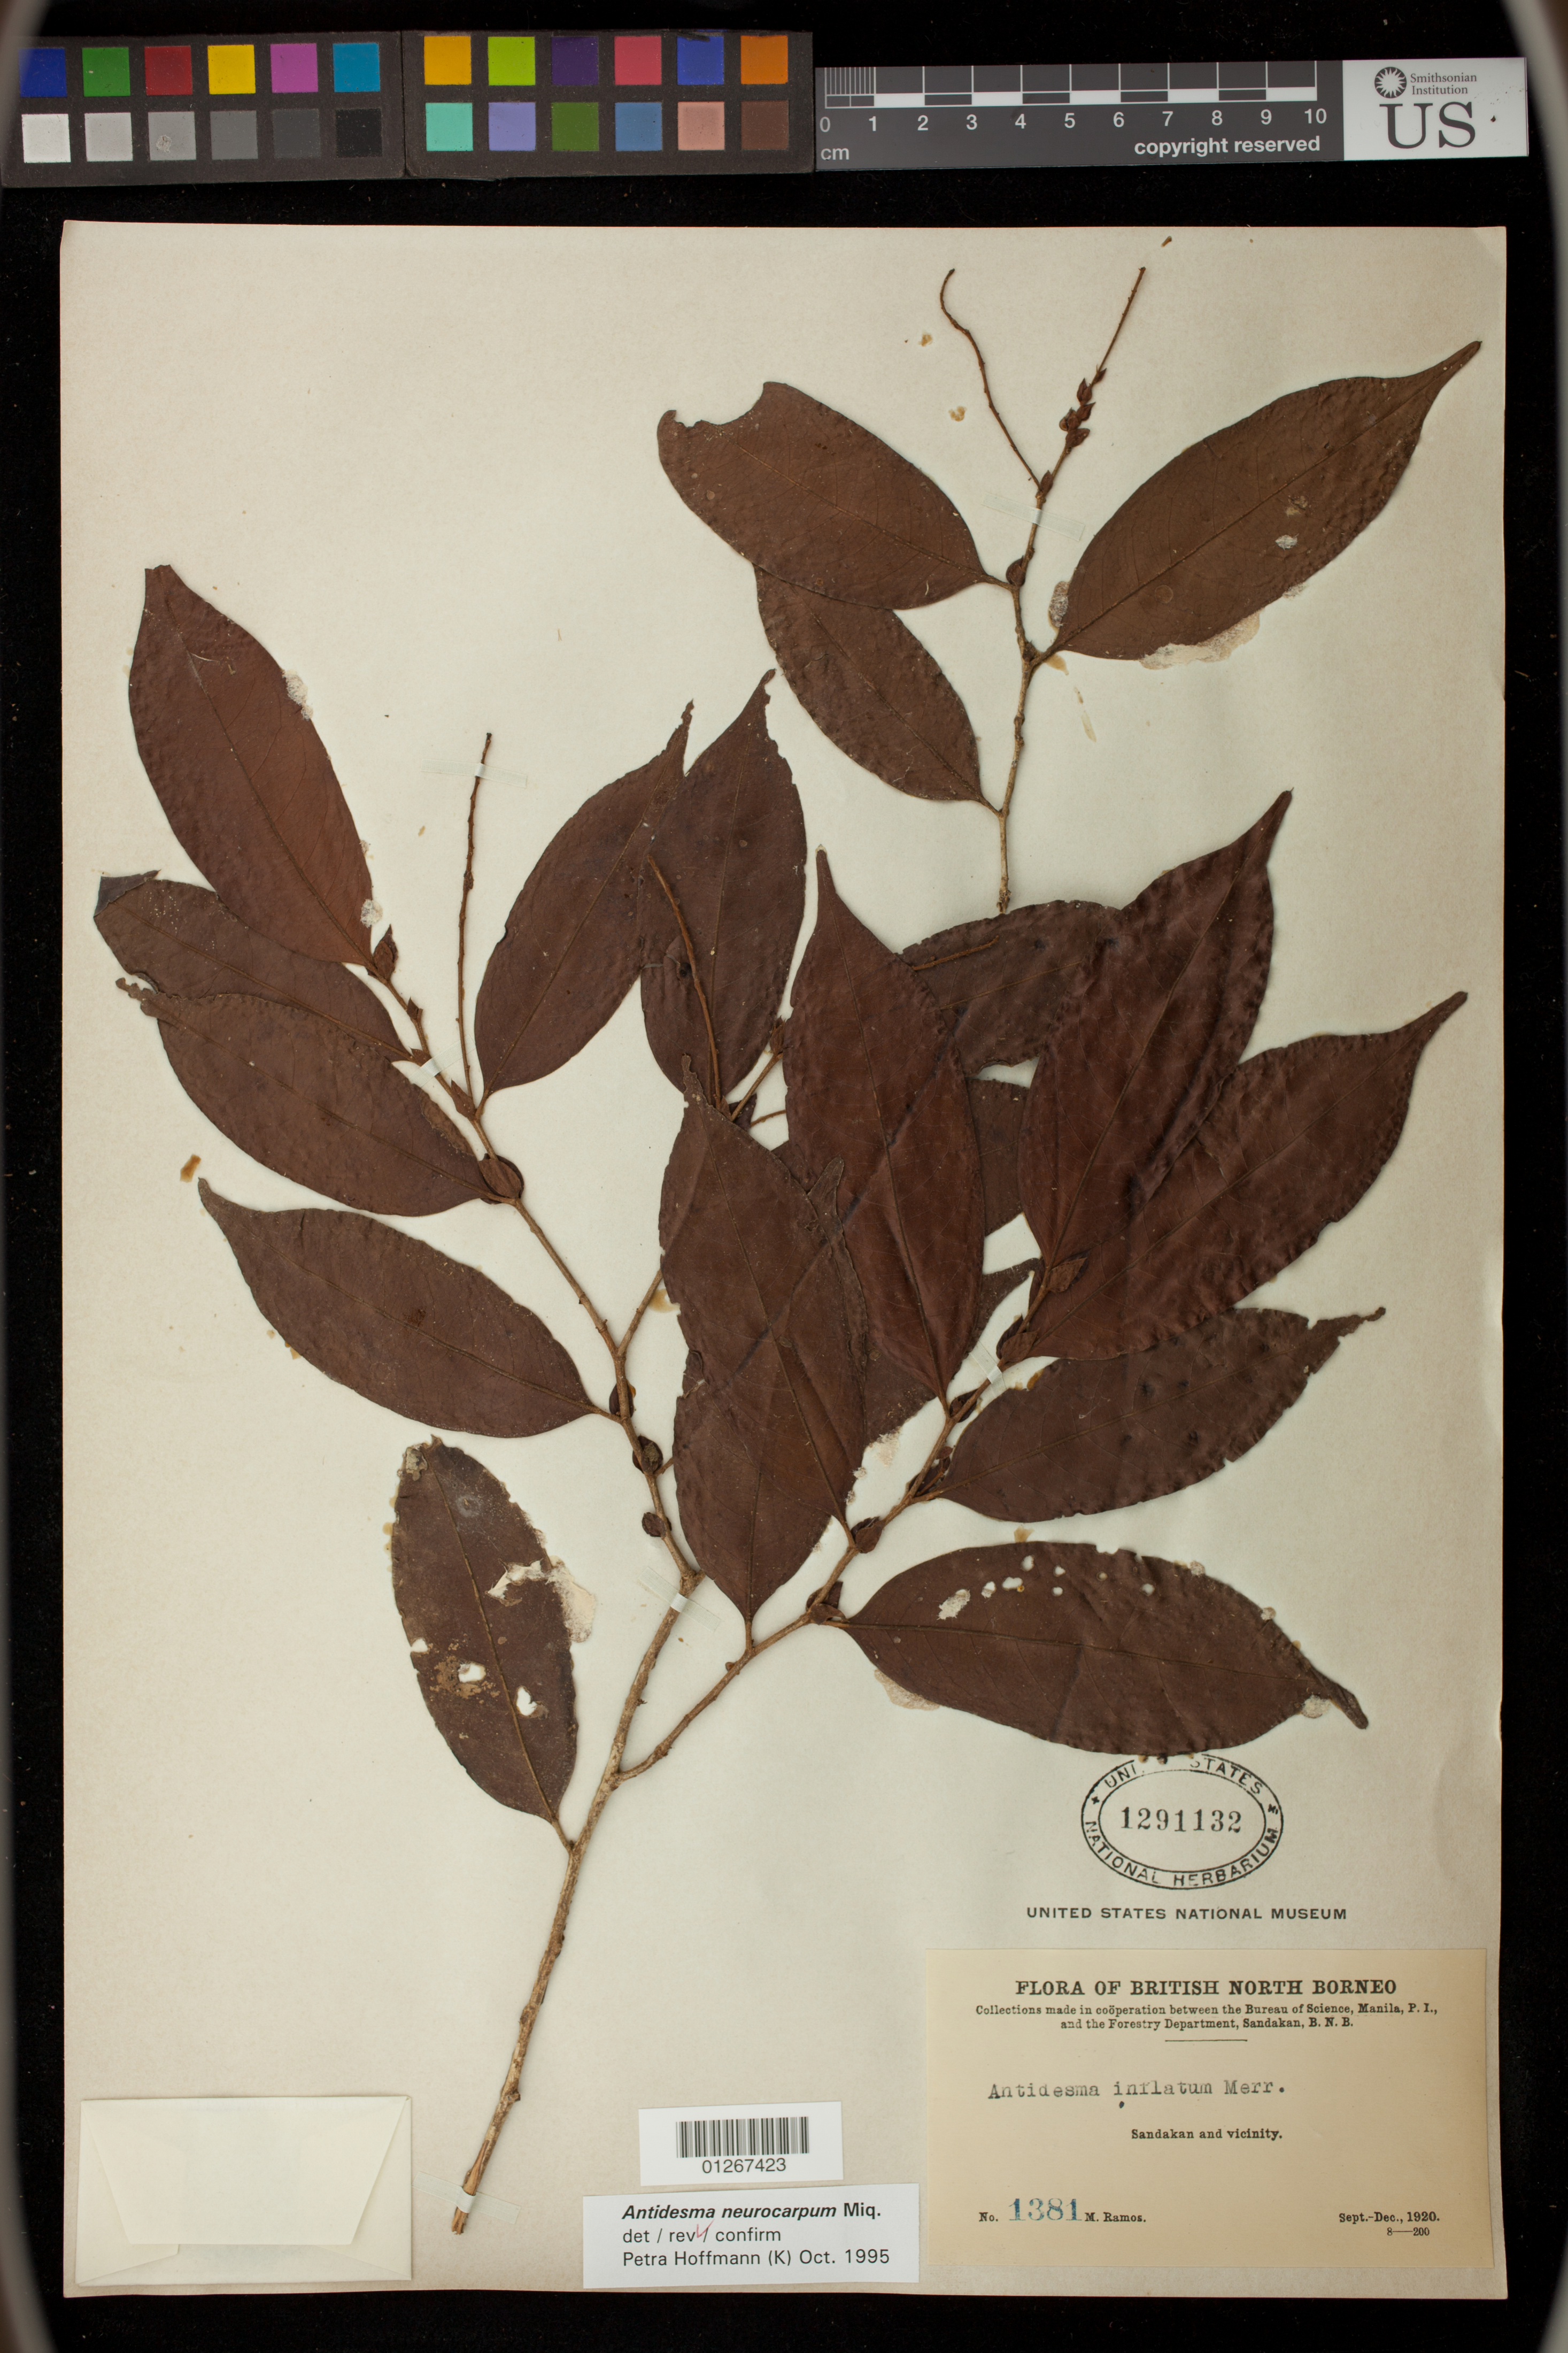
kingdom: Plantae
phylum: Tracheophyta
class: Magnoliopsida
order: Malpighiales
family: Phyllanthaceae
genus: Antidesma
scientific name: Antidesma neurocarpum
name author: Miq.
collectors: M. Ramos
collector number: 1381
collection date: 1920-09/1920-12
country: Malaysia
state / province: Sabah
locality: Sandakan state and vicinity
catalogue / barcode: US 1291132